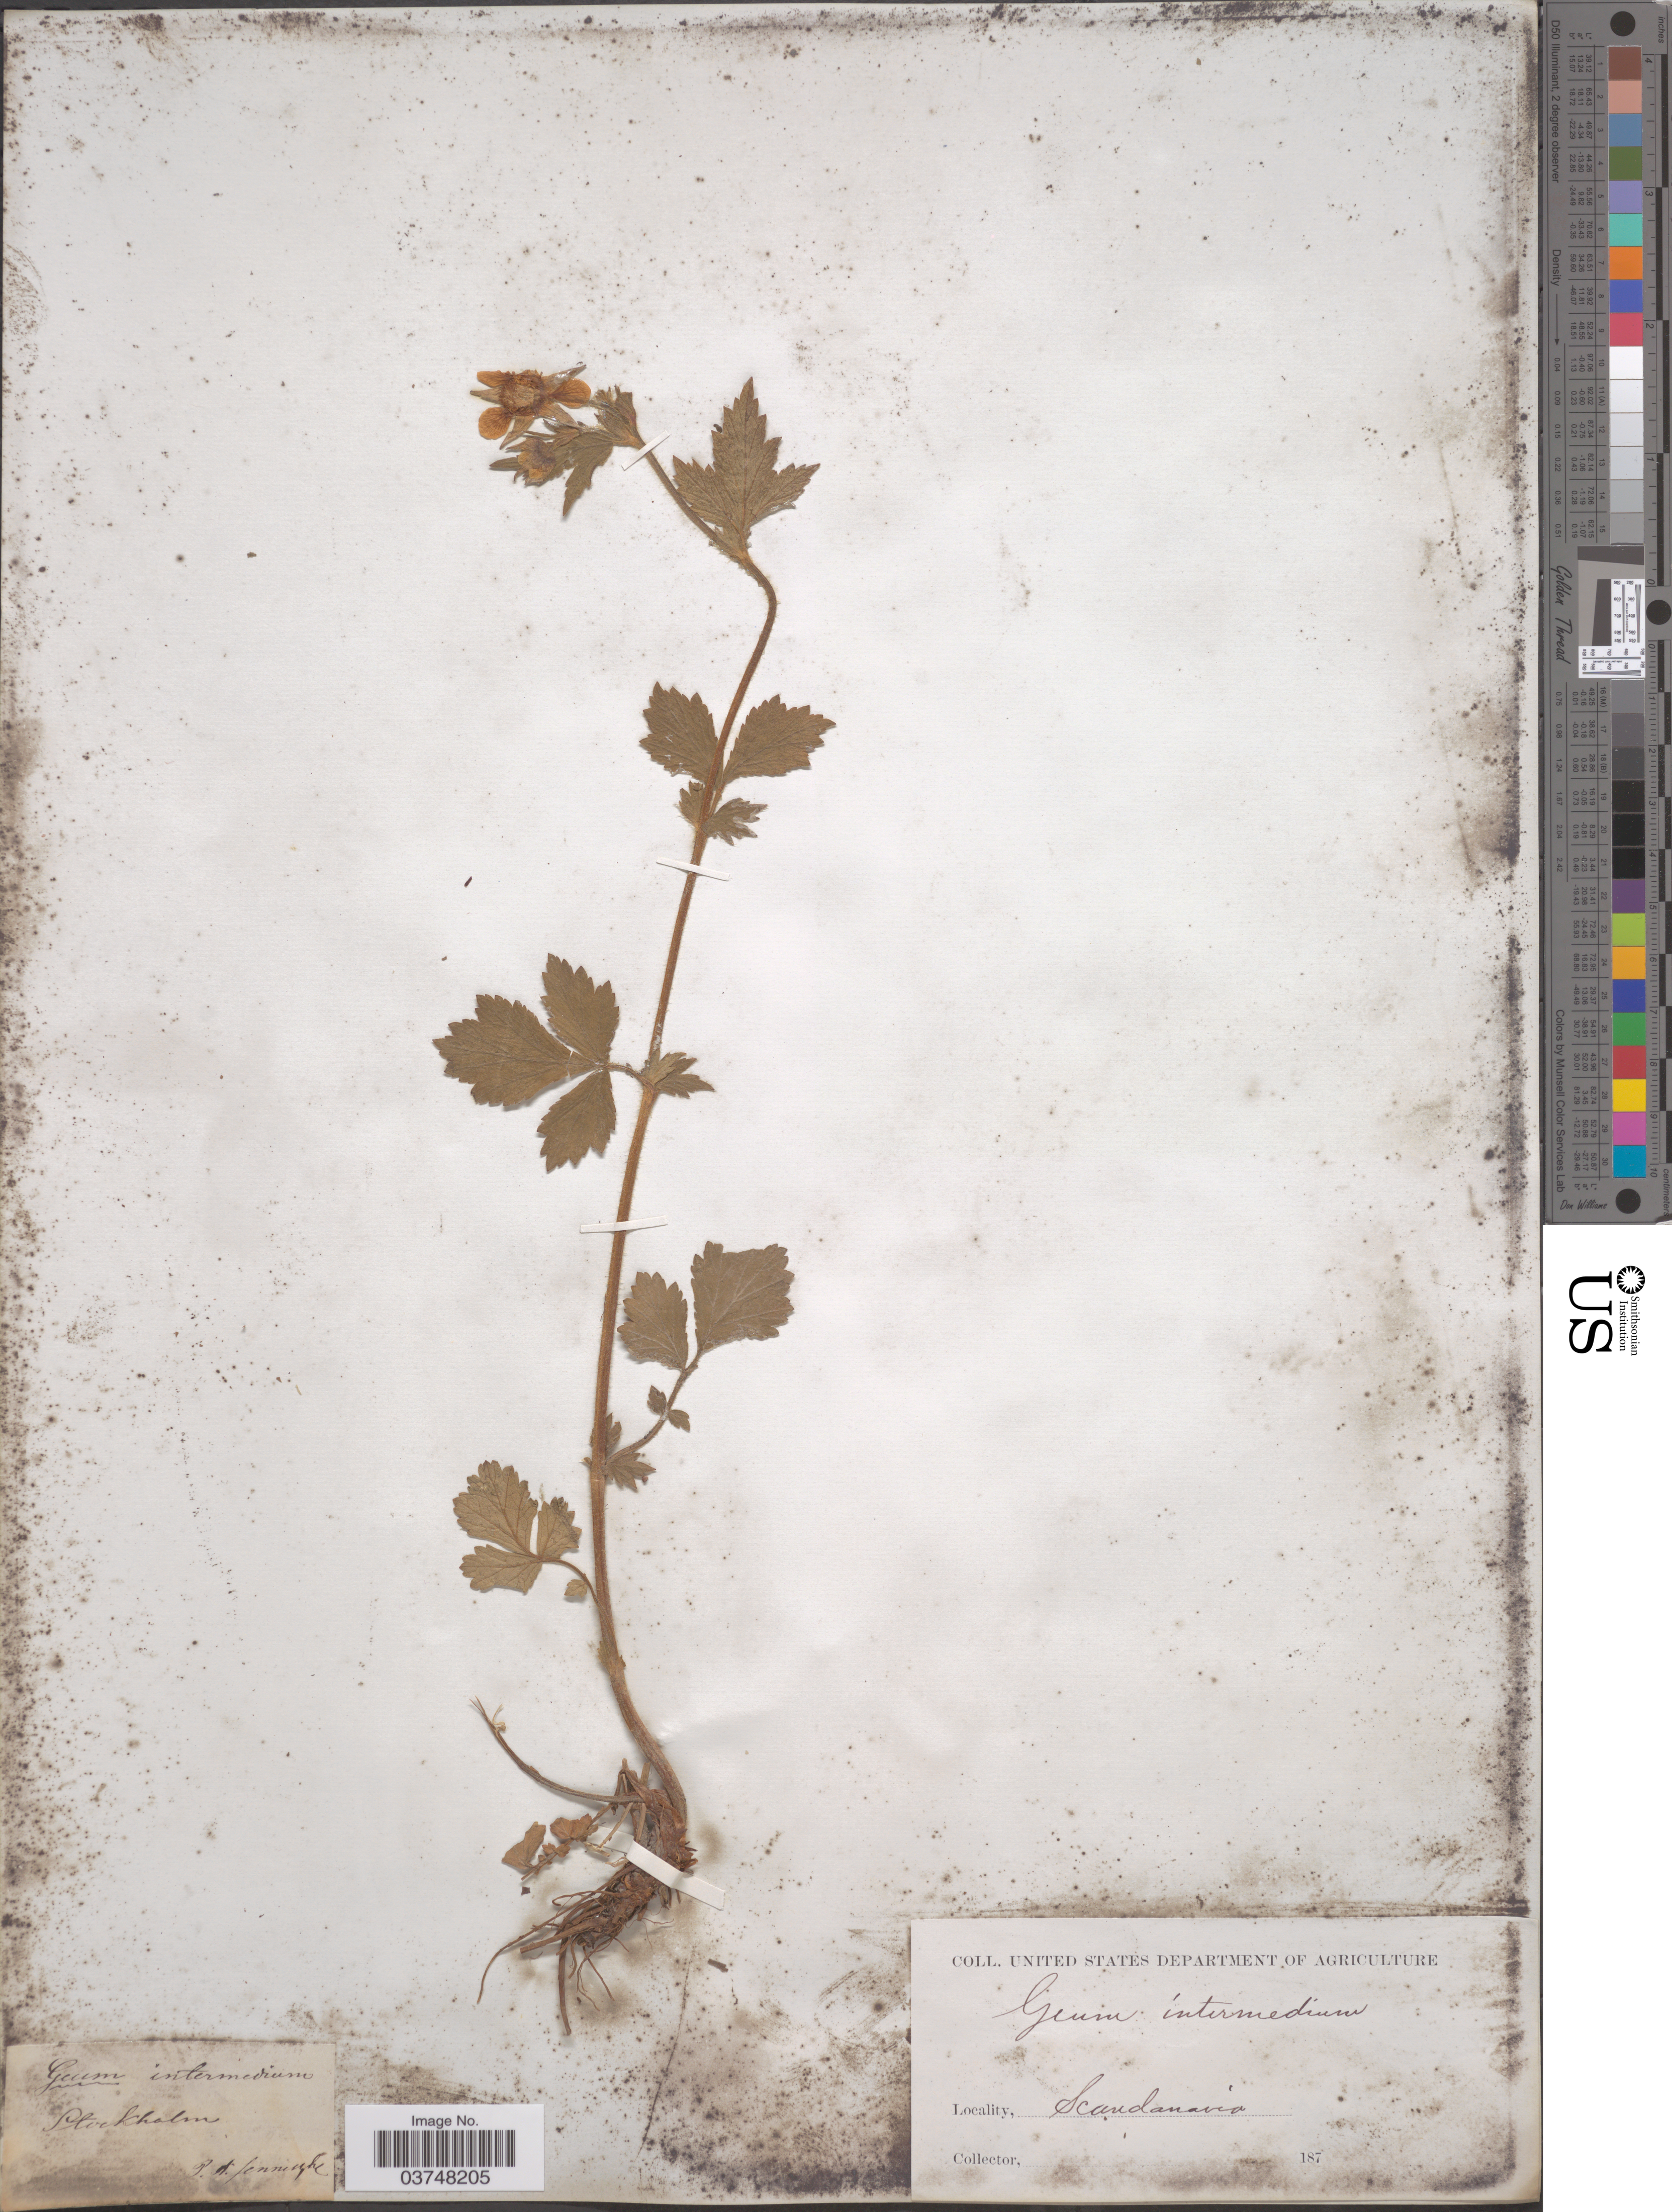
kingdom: Plantae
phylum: Tracheophyta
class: Magnoliopsida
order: Rosales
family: Rosaceae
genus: Geum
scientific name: Geum intermedium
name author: Besser ex M. Bieb.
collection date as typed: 187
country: Sweden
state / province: Stockholm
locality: Scandanavia.